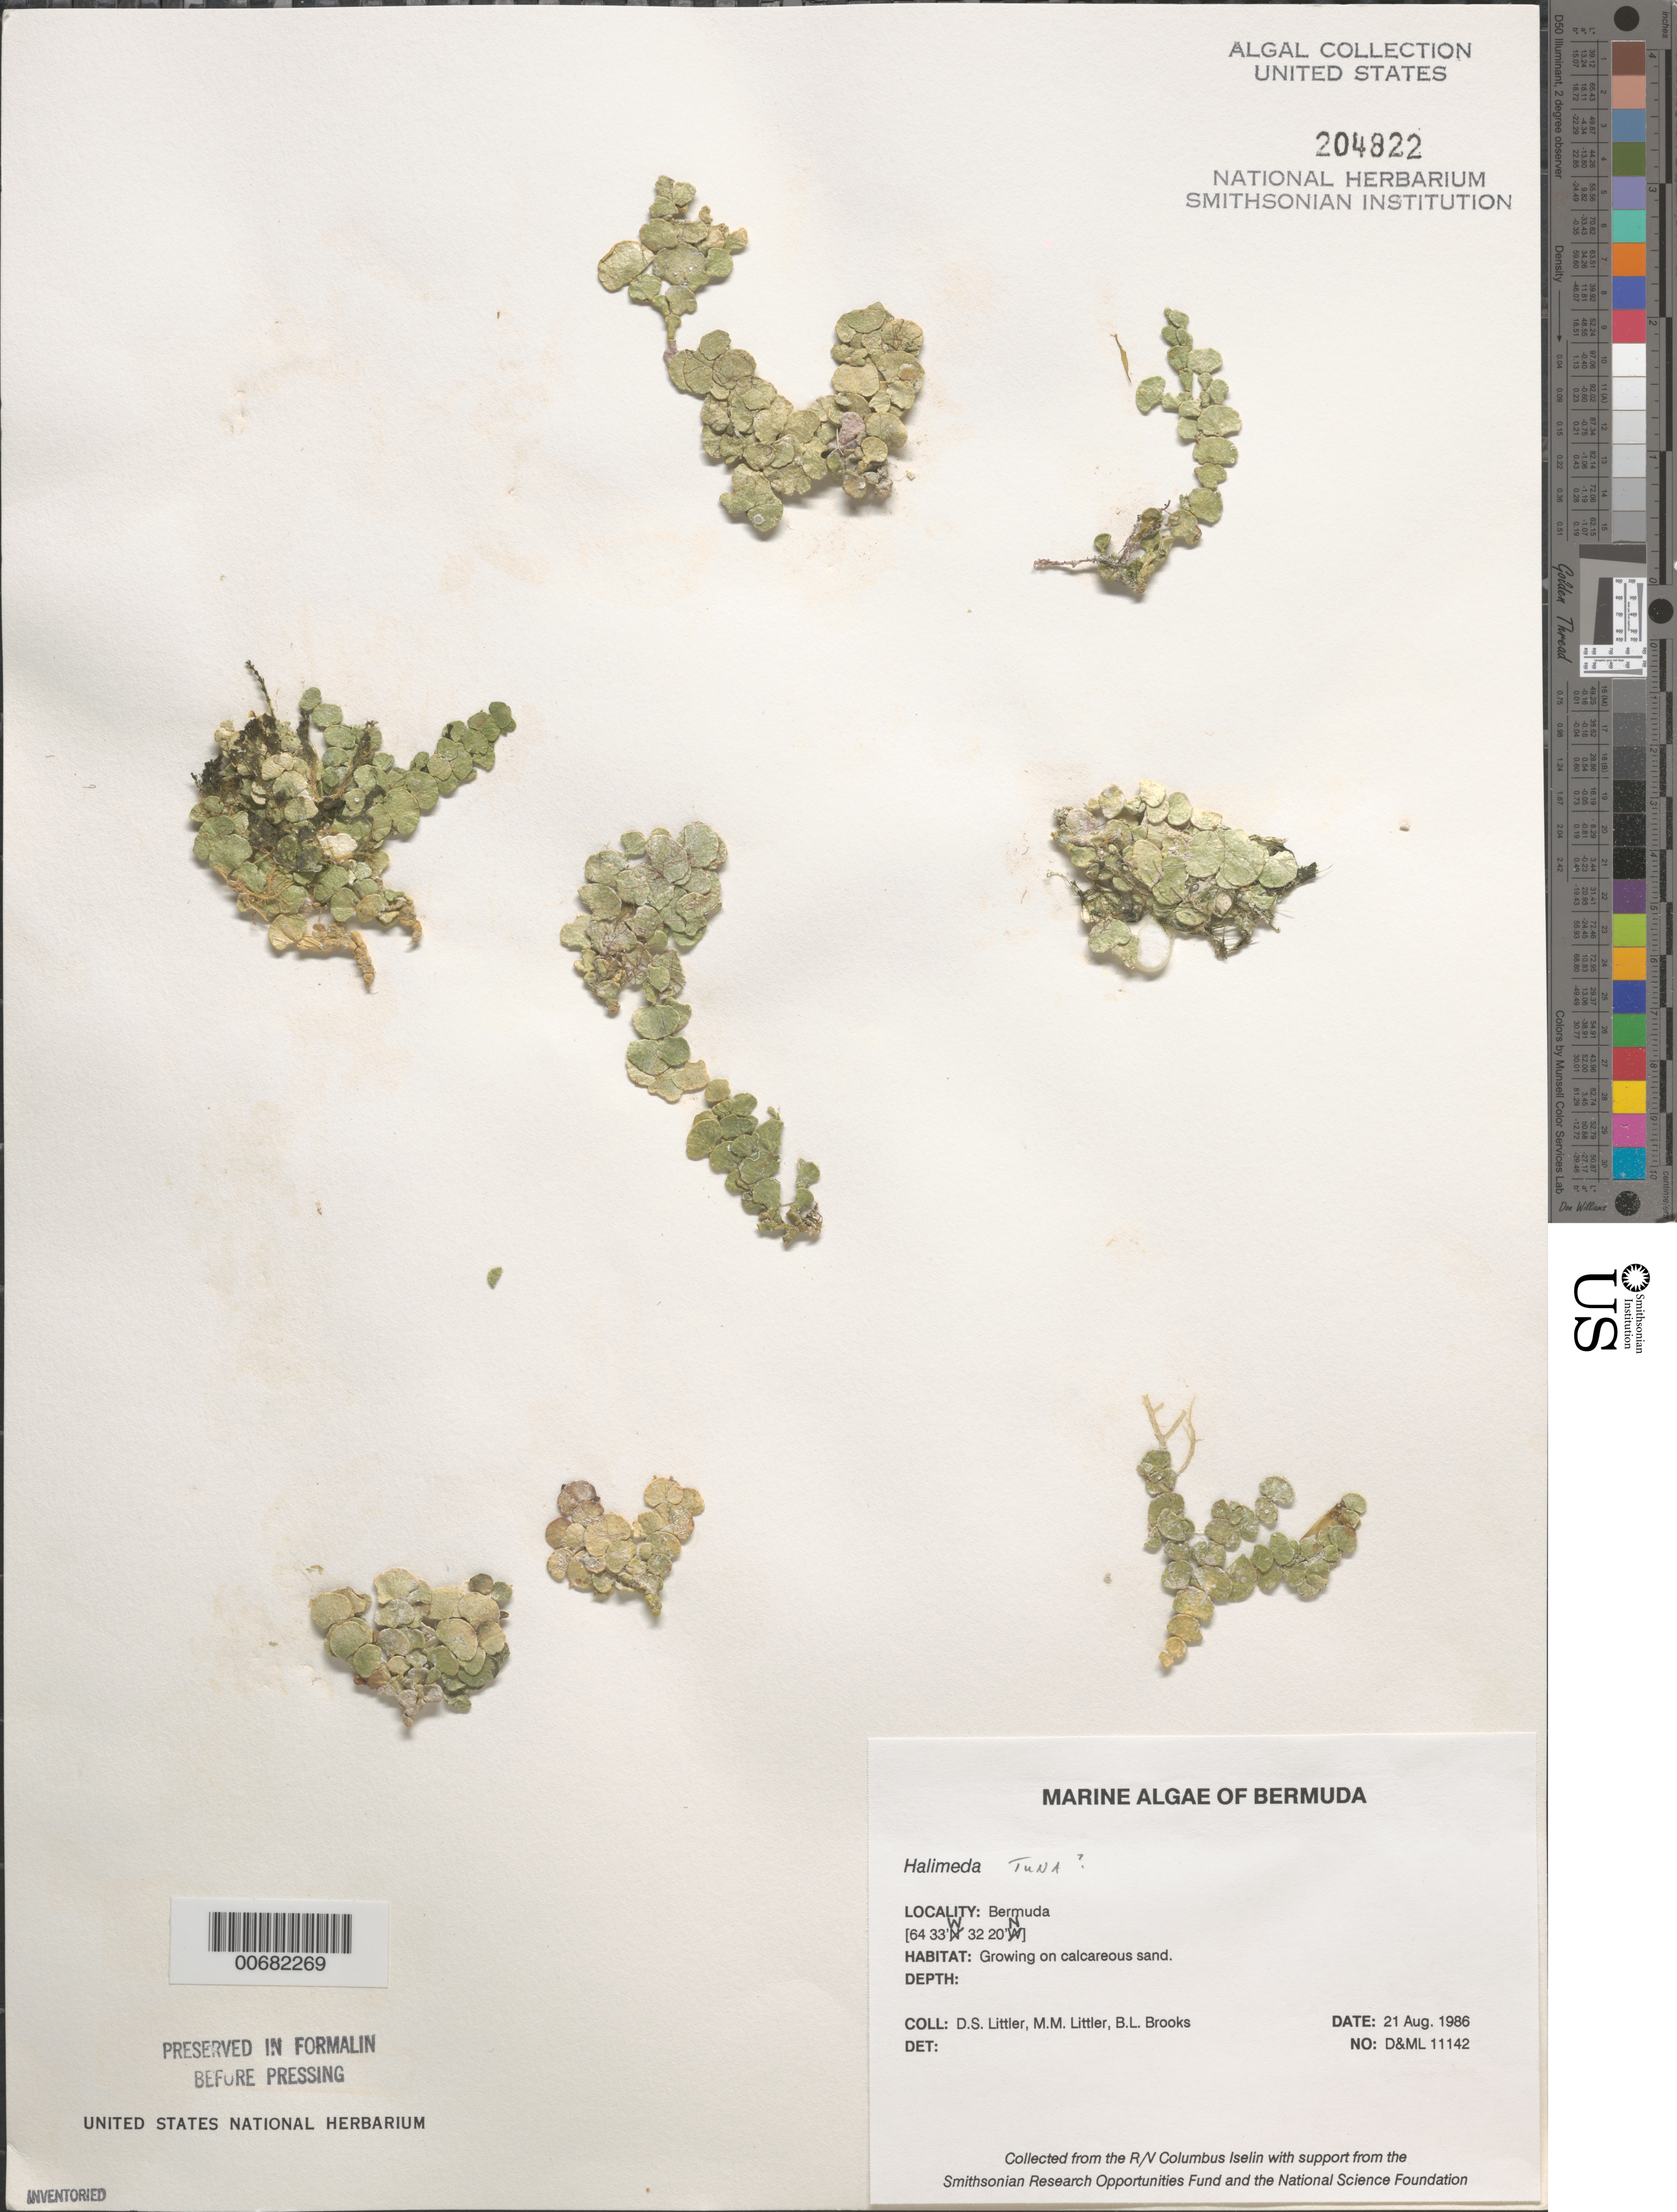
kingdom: Plantae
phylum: Chlorophyta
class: Ulvophyceae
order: Bryopsidales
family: Halimedaceae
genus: Halimeda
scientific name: Halimeda tuna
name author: (J. Ellis & Sol.) J.V.Lamouroux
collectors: D. S. Littler, M. M. Littler & B. Brooks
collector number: D&ML 11142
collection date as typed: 21 Aug 1986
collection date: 1986-08-21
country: Bermuda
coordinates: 32 20' N, 64 33' W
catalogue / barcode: US 204822